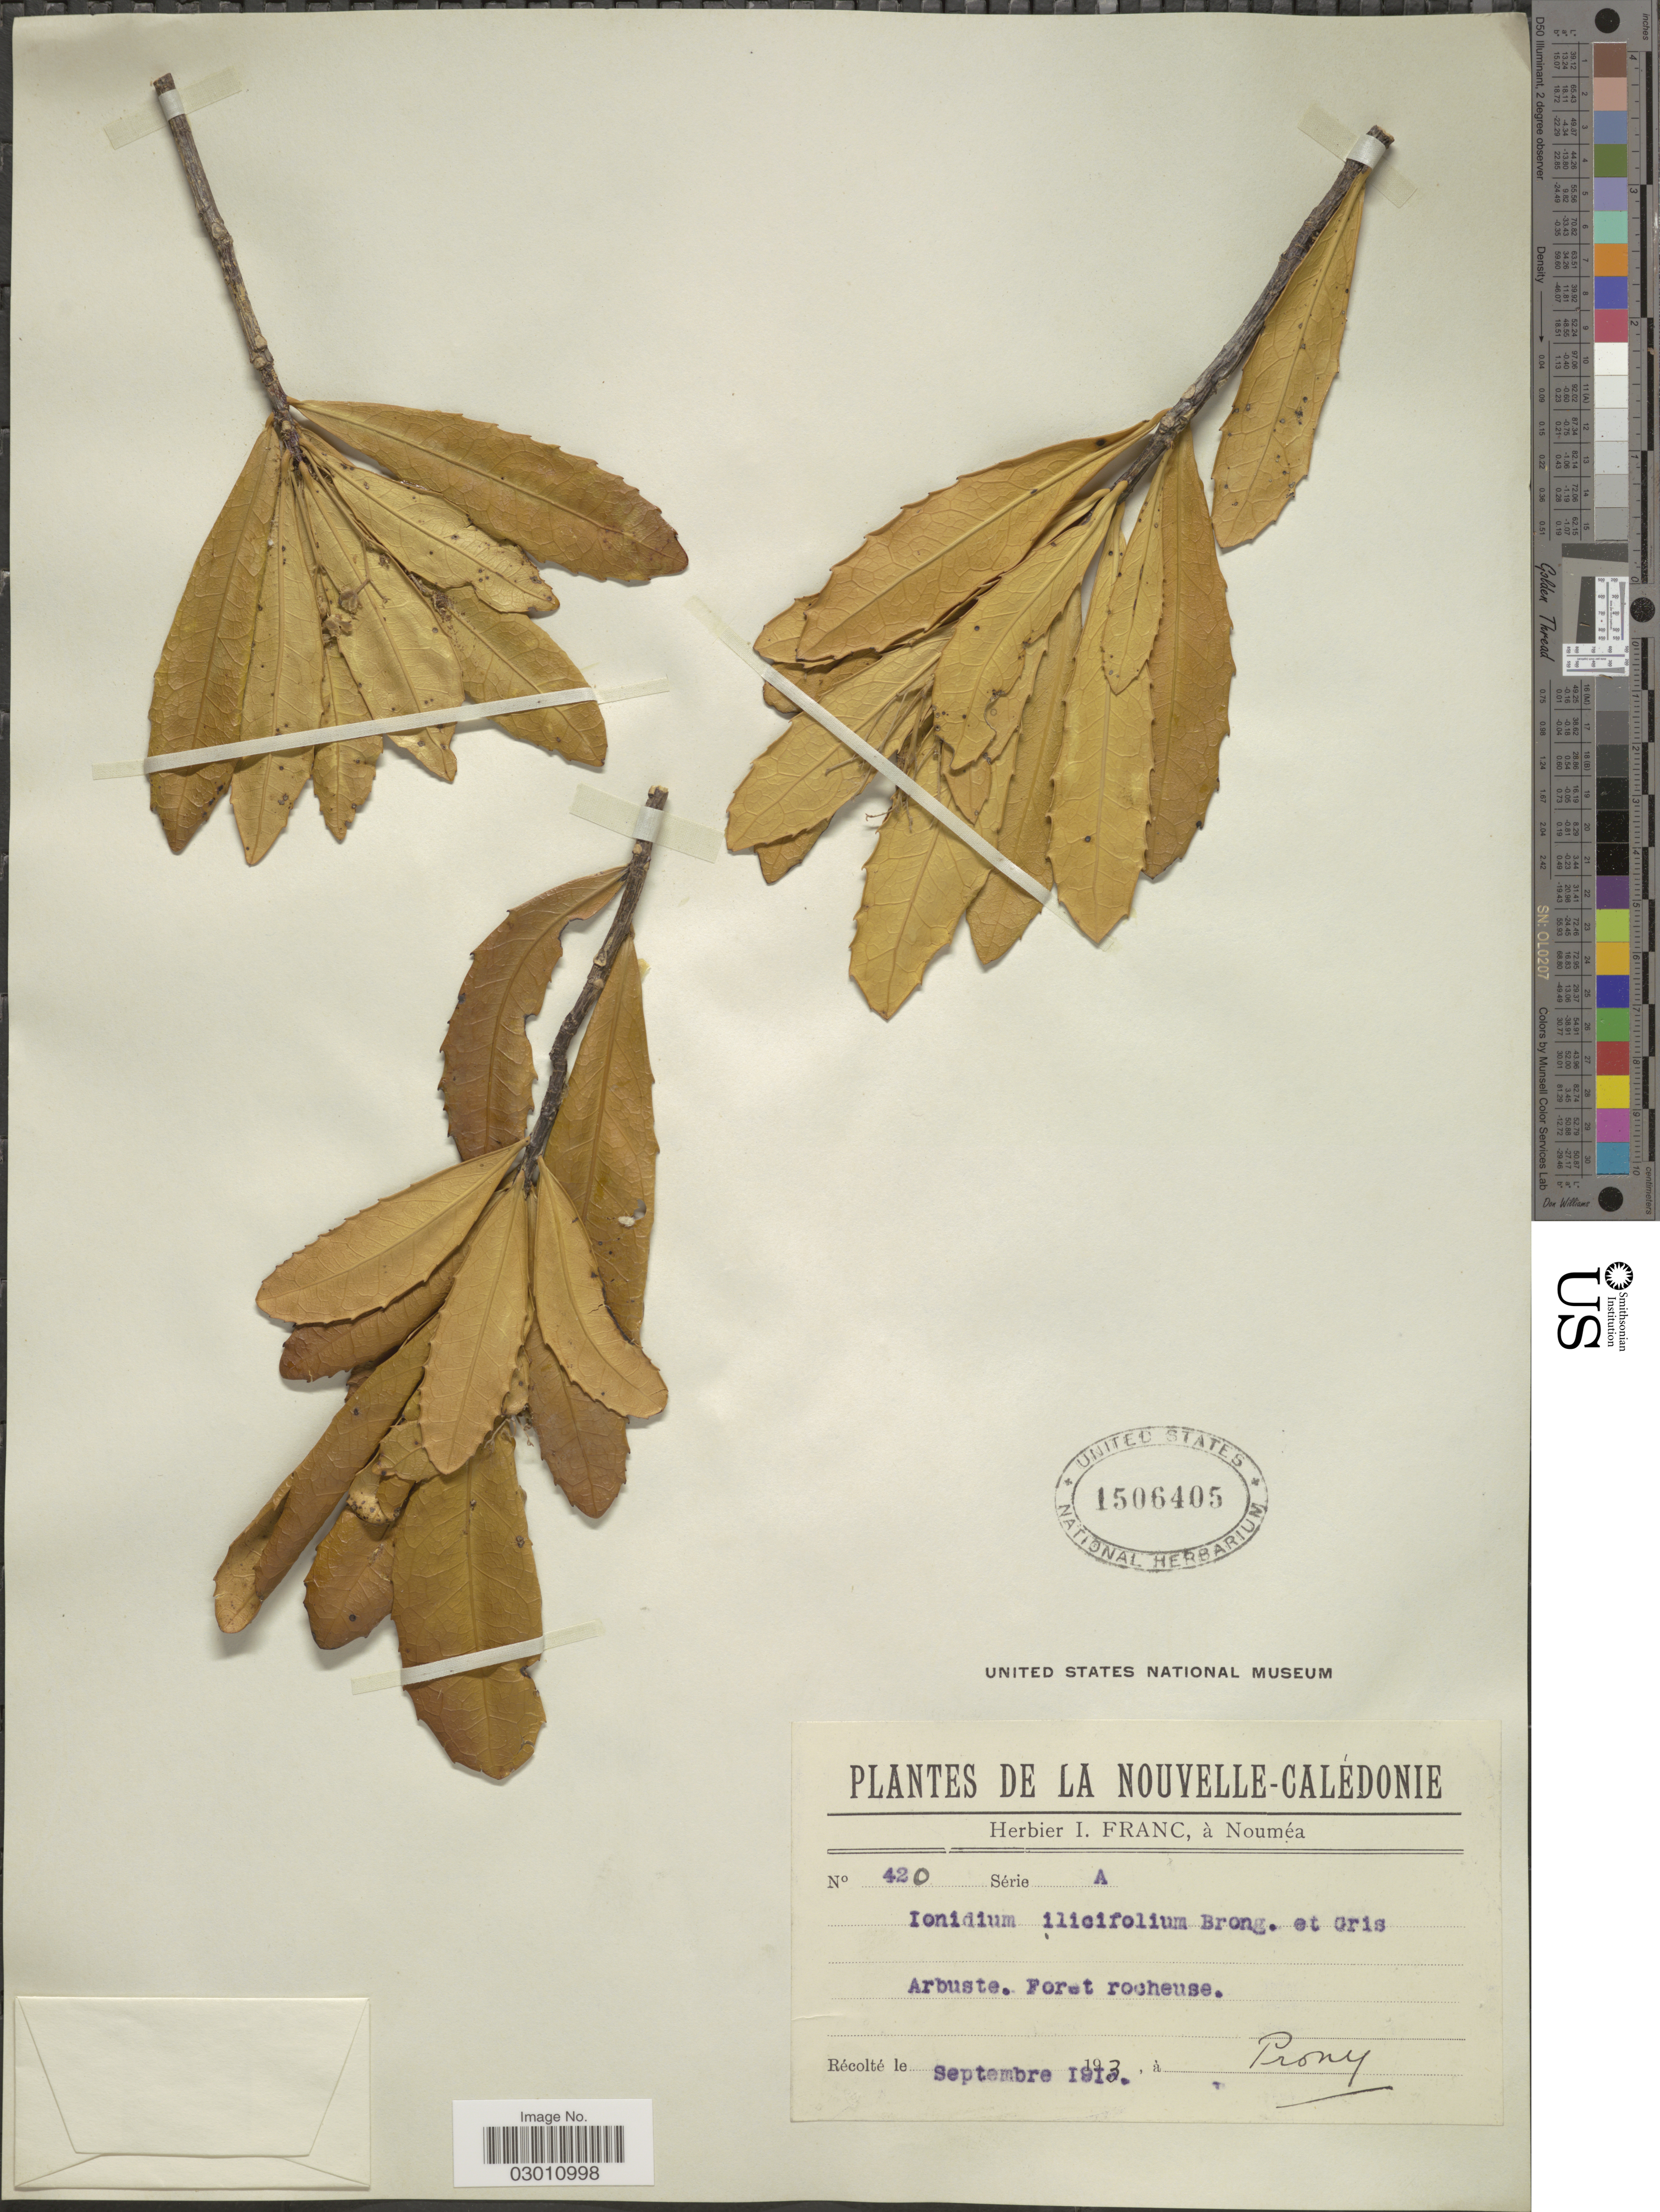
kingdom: Plantae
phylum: Tracheophyta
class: Magnoliopsida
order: Malpighiales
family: Violaceae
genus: Hybanthus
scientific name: Hybanthus caledonicus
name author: (Turcz.) Cretz.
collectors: -. Prony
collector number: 420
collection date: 1913-09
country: New Caledonia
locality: Nouvelle-Calédonie. Foret rocheuse.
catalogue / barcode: US 1506405